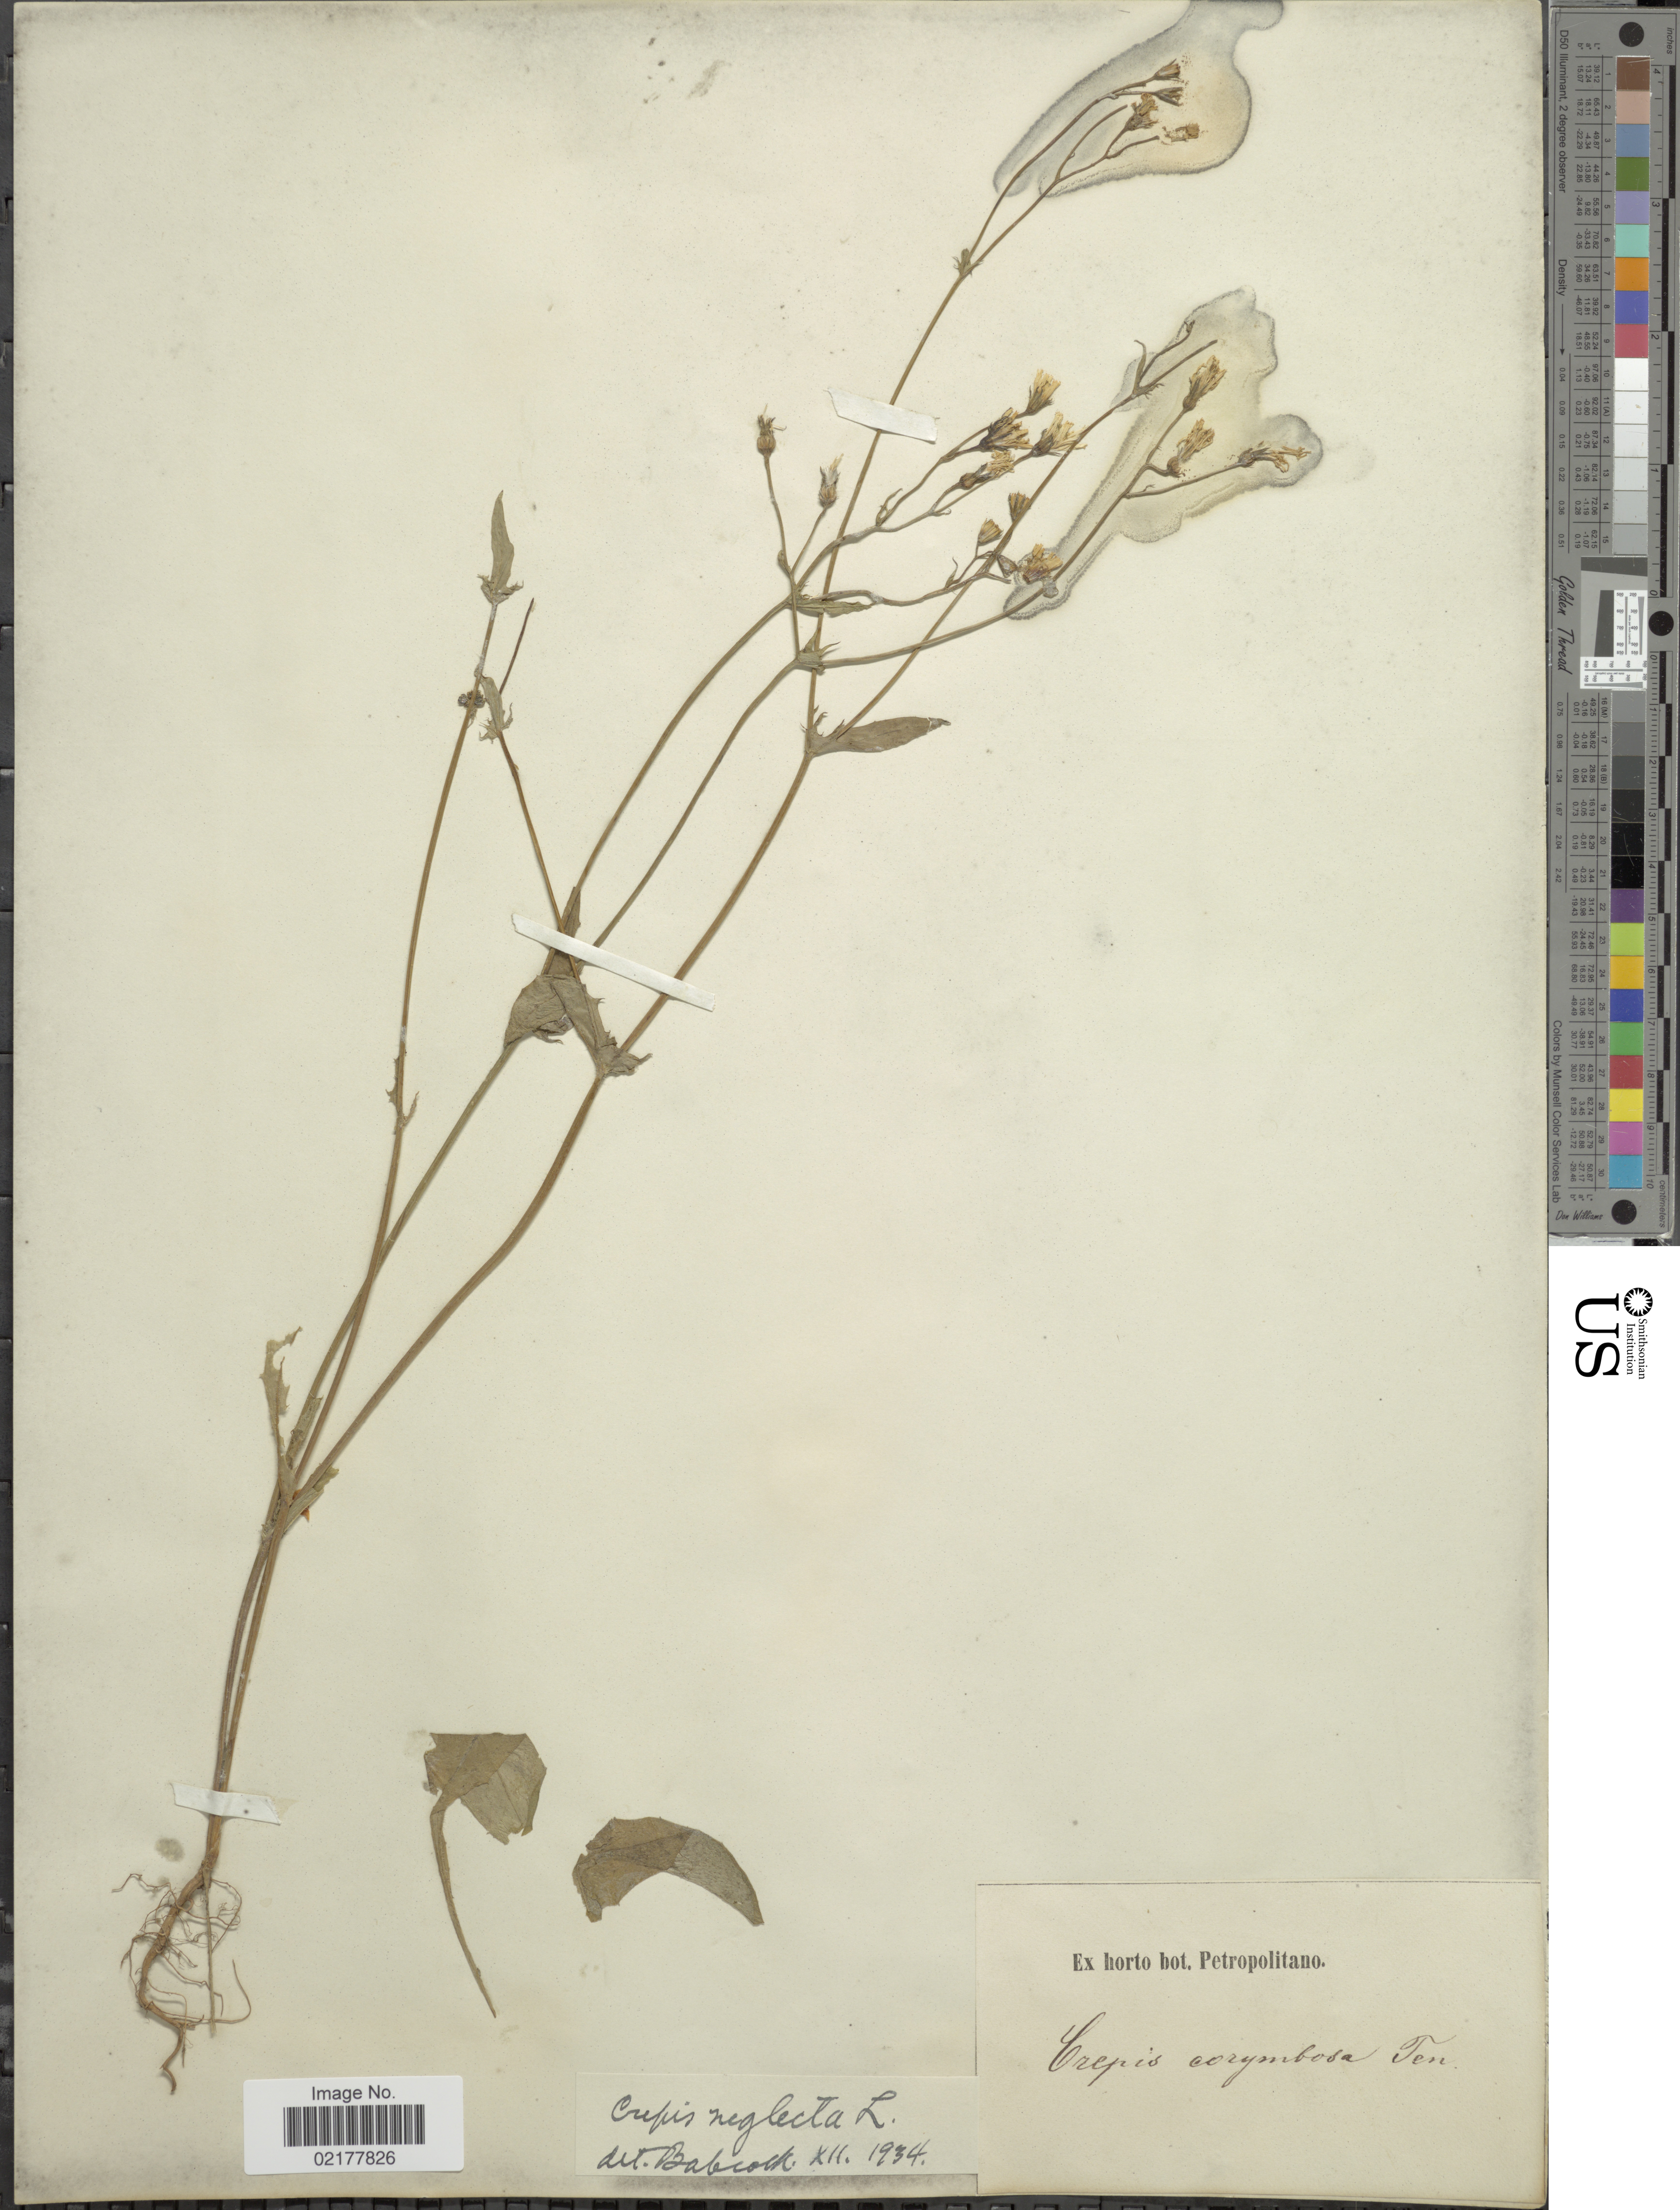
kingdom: Plantae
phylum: Tracheophyta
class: Magnoliopsida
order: Asterales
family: Asteraceae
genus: Crepis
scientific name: Crepis neglecta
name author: L.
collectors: ex Horto Bot. Petropolitano